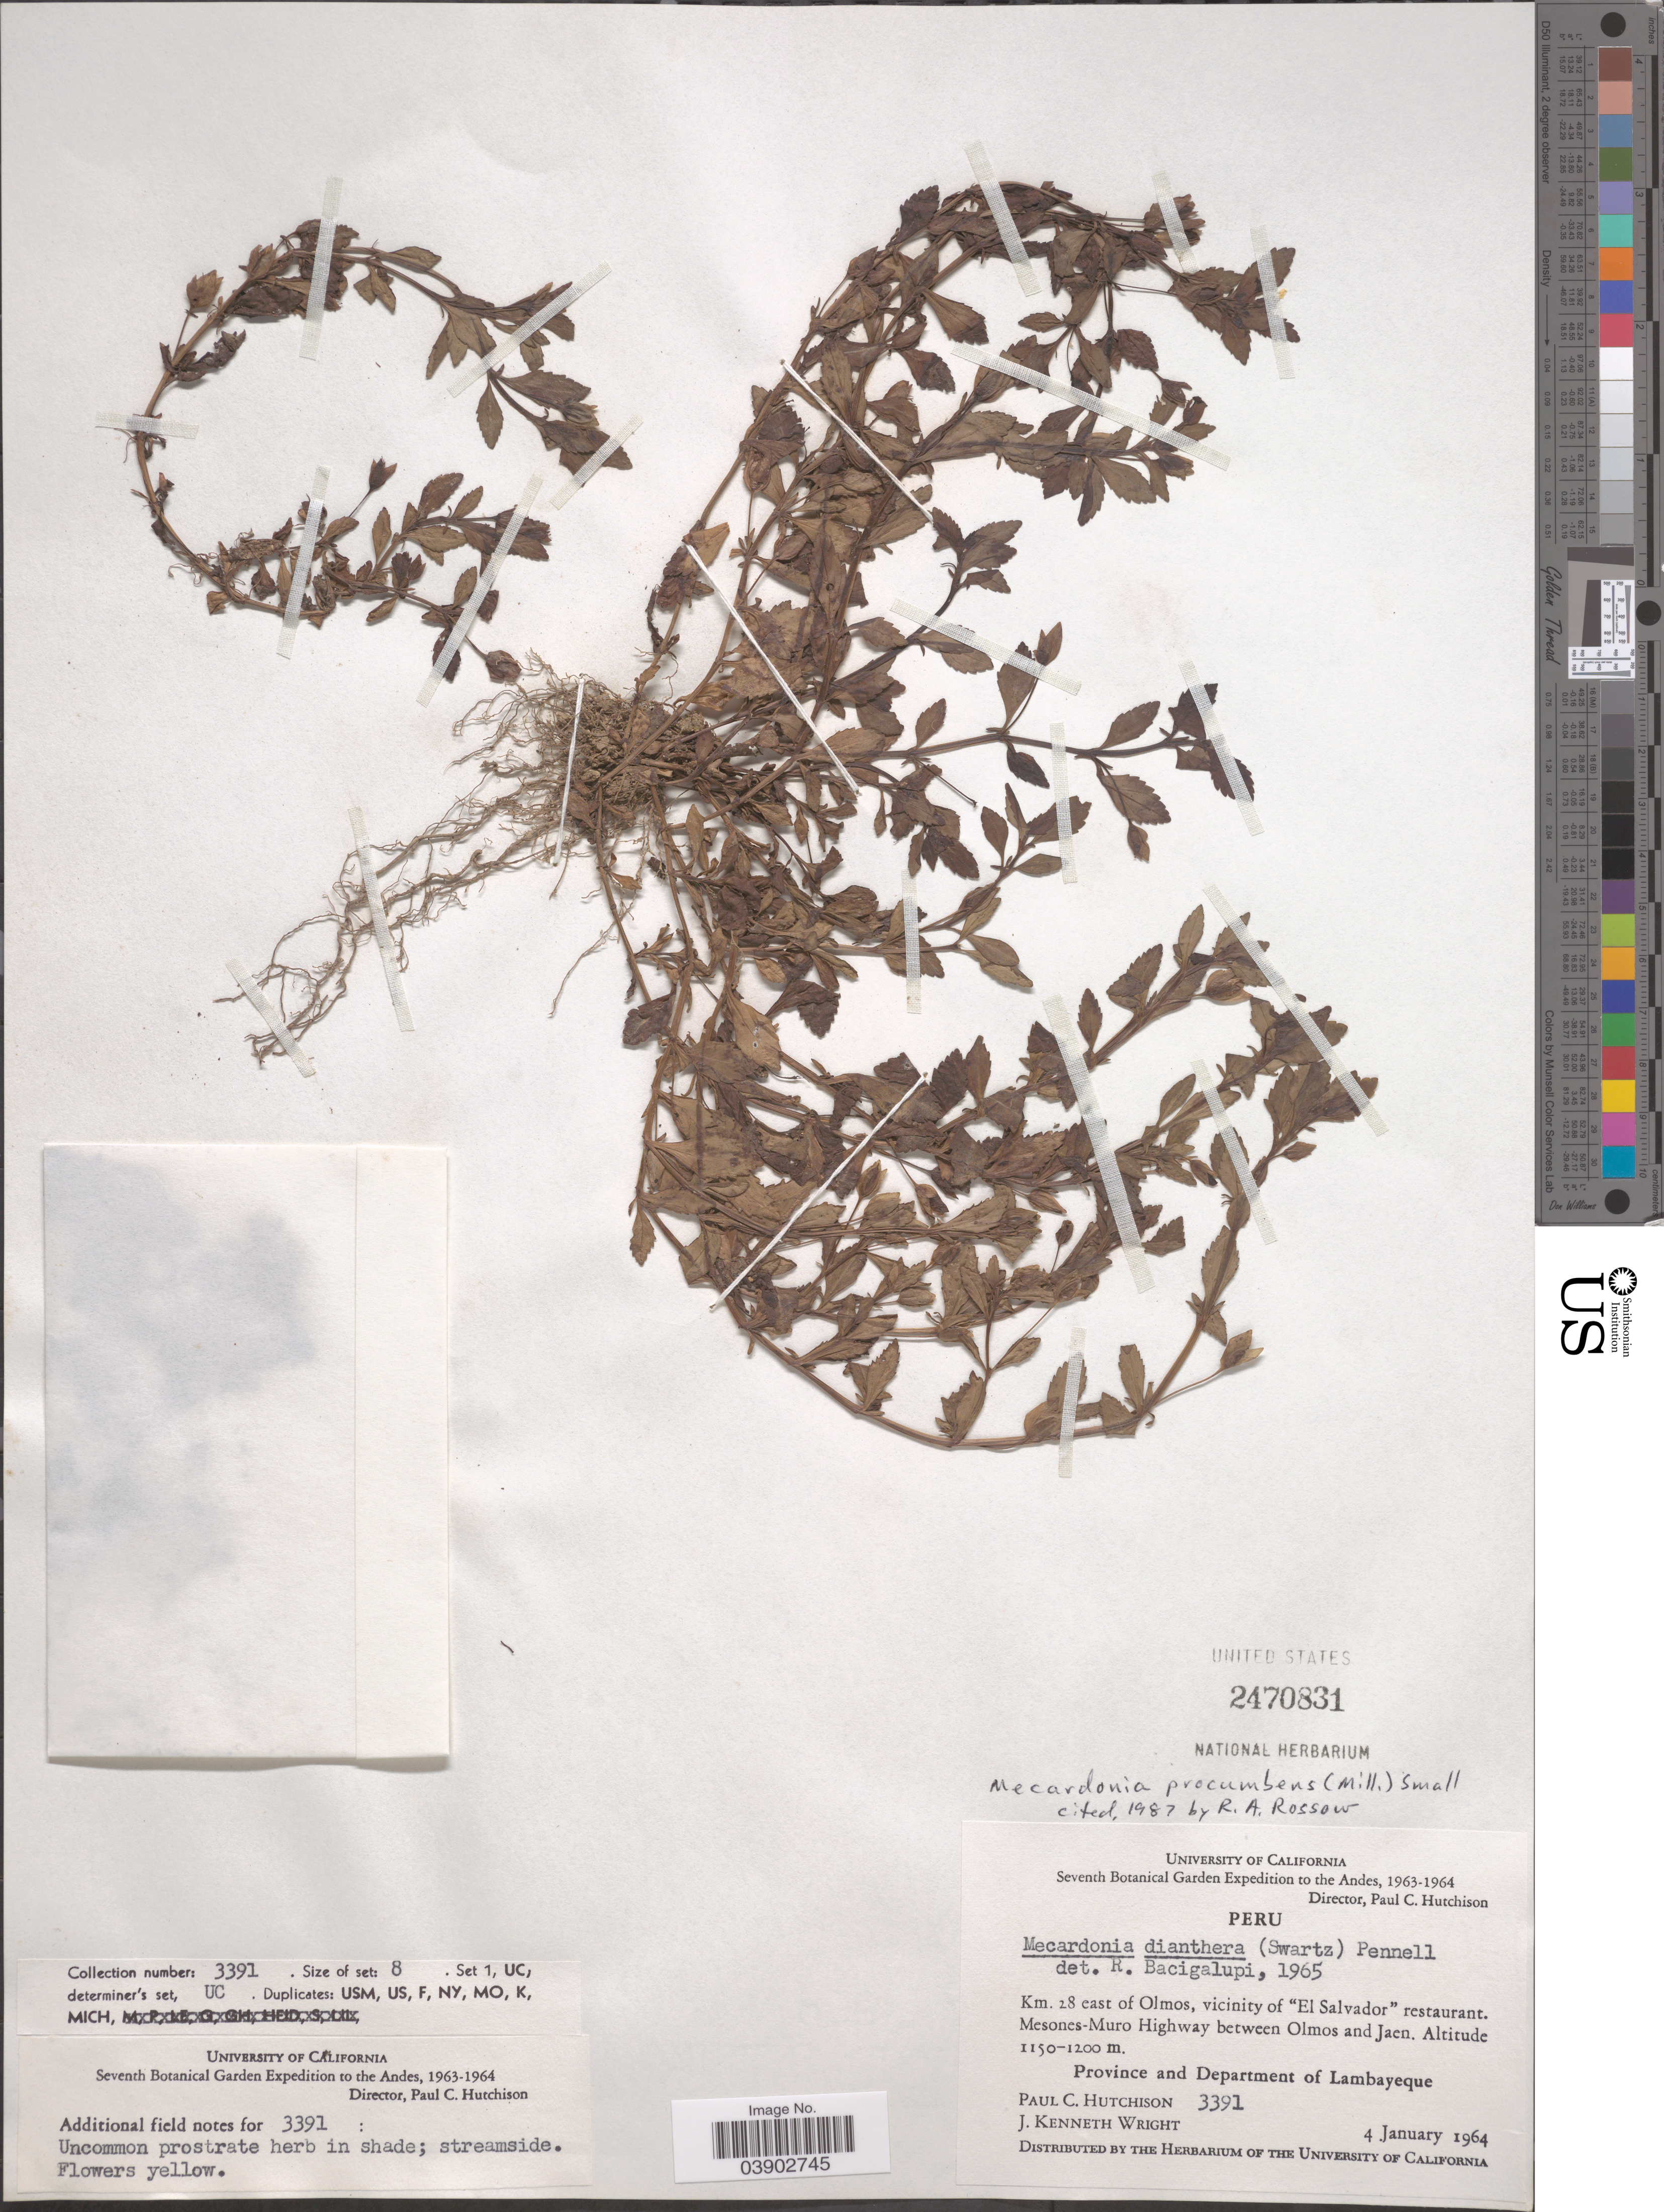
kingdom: Plantae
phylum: Tracheophyta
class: Magnoliopsida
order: Lamiales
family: Plantaginaceae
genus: Mecardonia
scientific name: Mecardonia procumbens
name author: (Mill.) Small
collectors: P. C. Hutchison & J. K. Wright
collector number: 3391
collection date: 1964-01-04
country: Peru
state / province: Lambayeque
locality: The Andes. Km. 28 east of Olmos, vicinity of "El Salvador" restaurant. Mesones-Muro Highway between Olmos and Jaen. Province and Department of Lambayeque.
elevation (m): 1150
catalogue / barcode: US 2470831